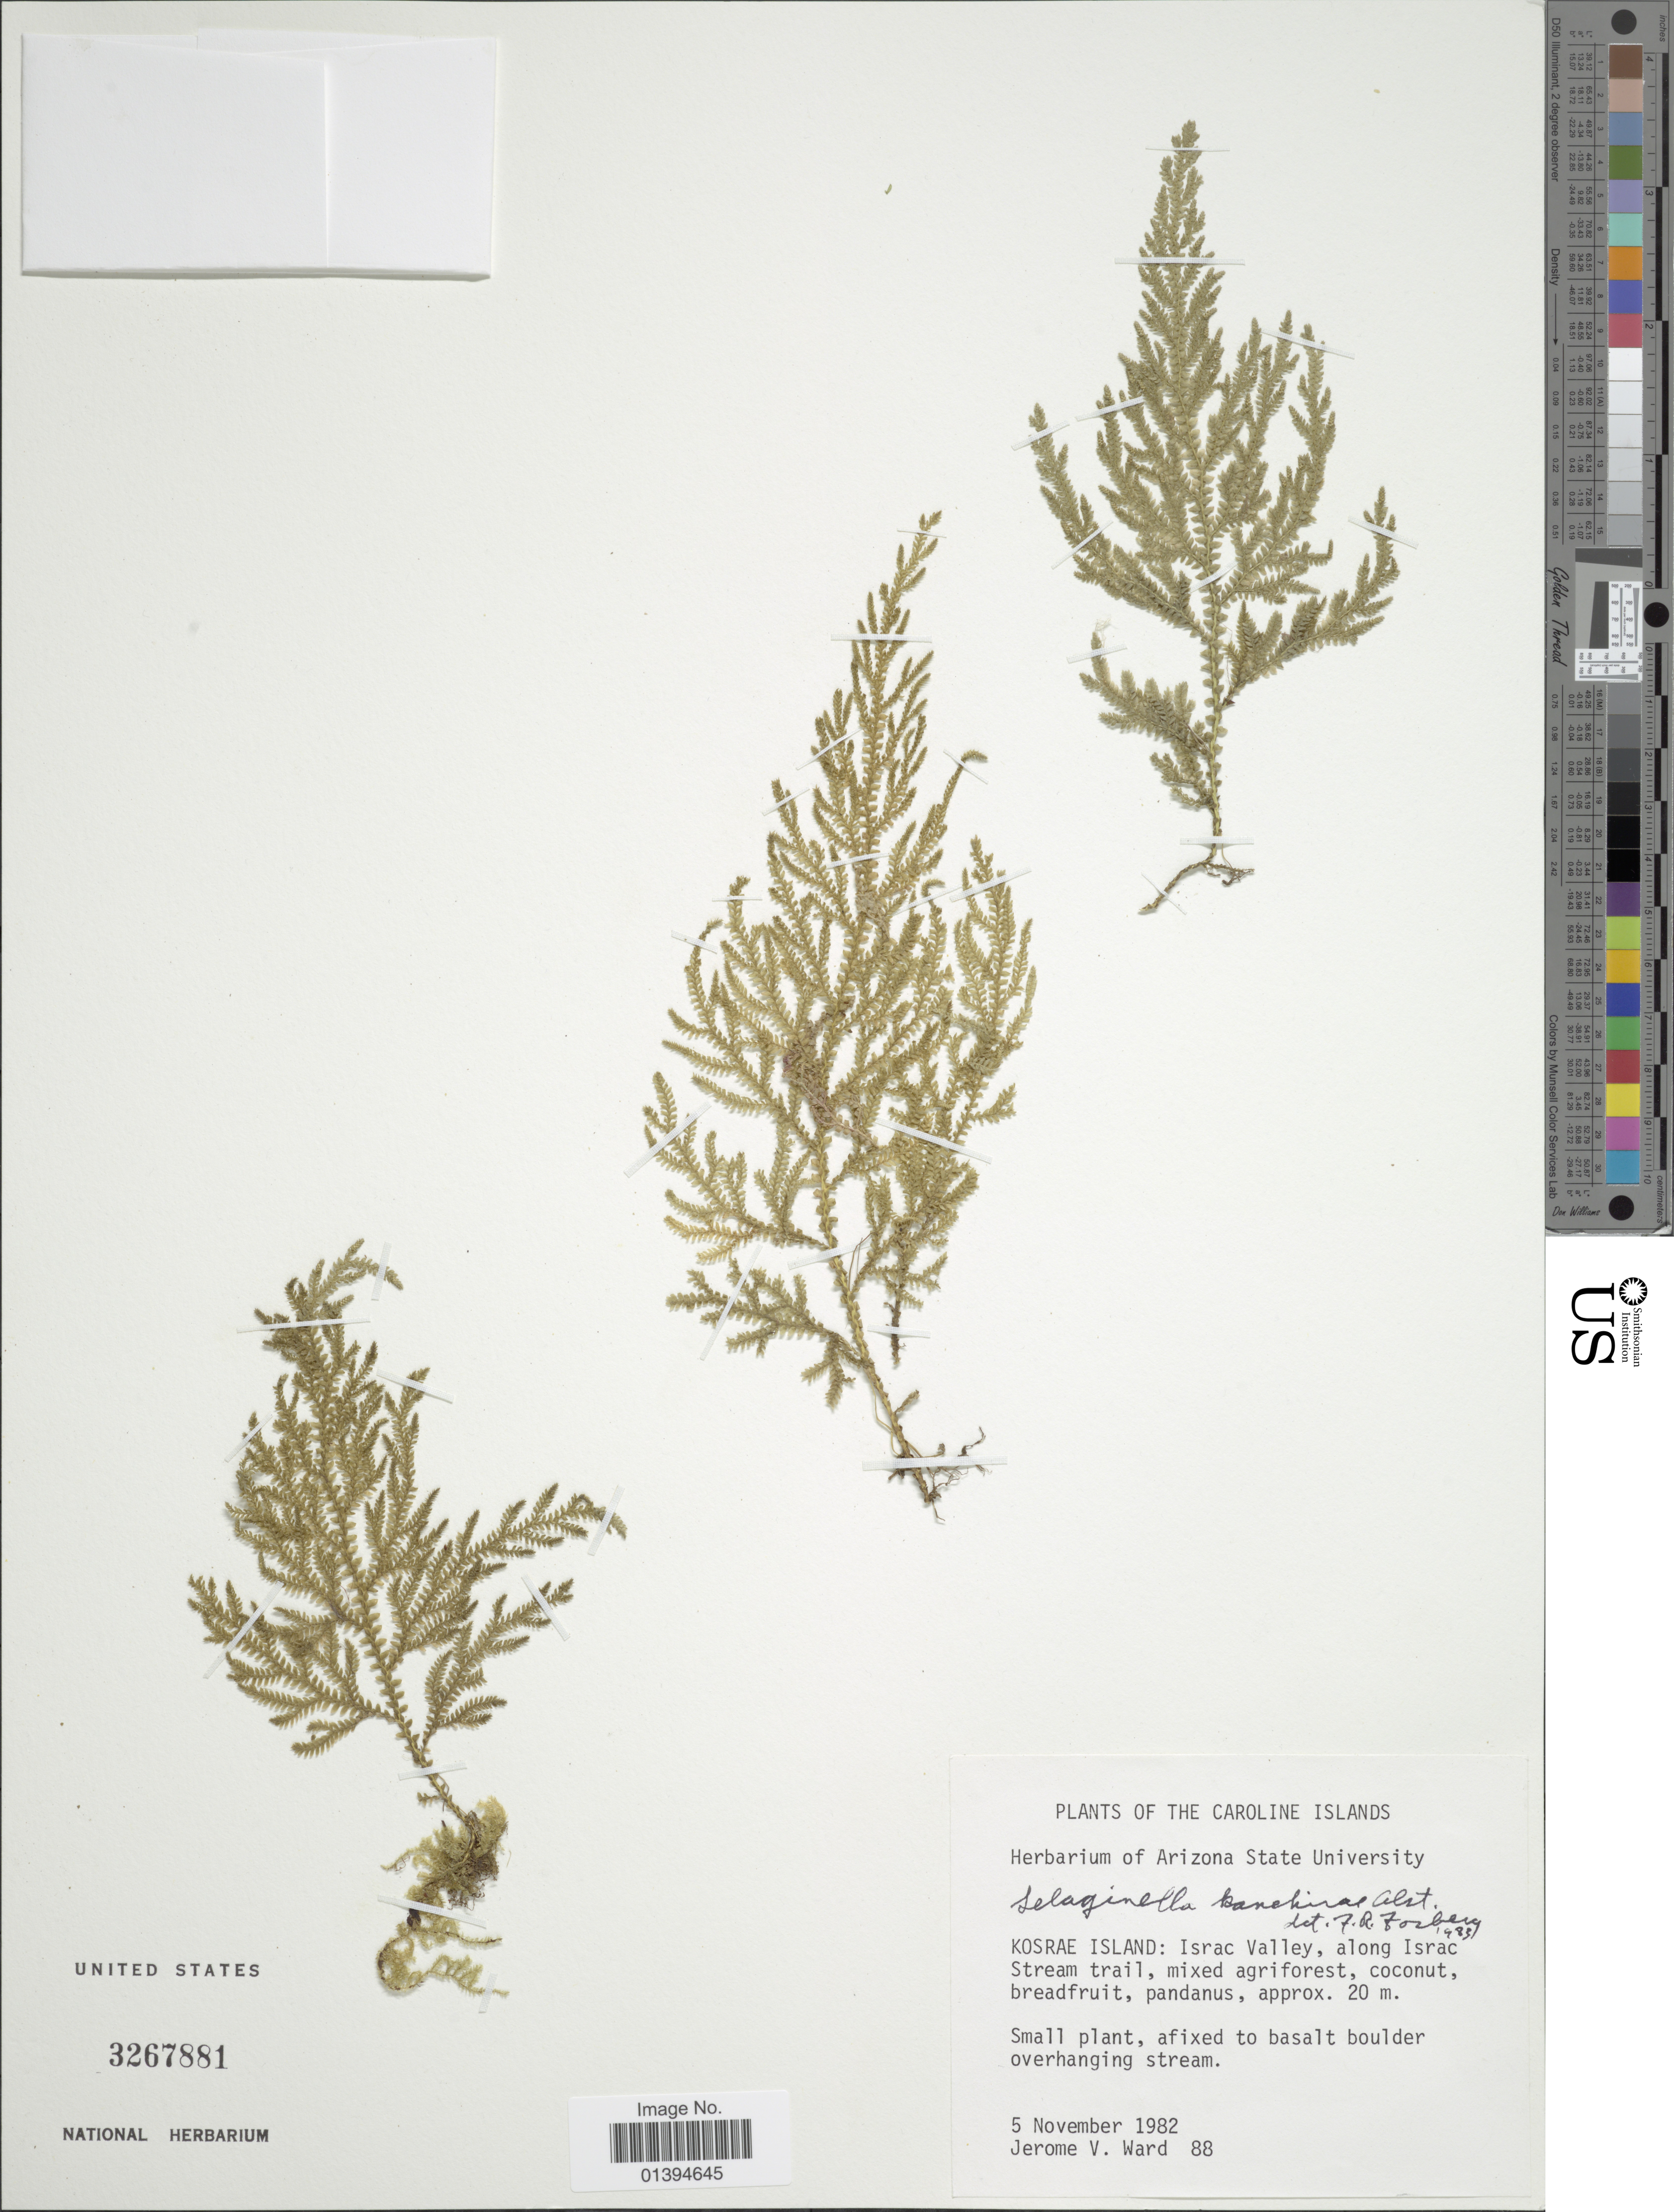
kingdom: Plantae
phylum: Tracheophyta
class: Lycopodiopsida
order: Selaginellales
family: Selaginellaceae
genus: Selaginella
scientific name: Selaginella kanehirae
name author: Alston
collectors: J. V. Ward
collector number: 88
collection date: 1982-11-05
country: Micronesia, Federated States of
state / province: Kosrae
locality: Caroline Islands, Israc Valley, along Israc Stream trail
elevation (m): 20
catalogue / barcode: US 3267881